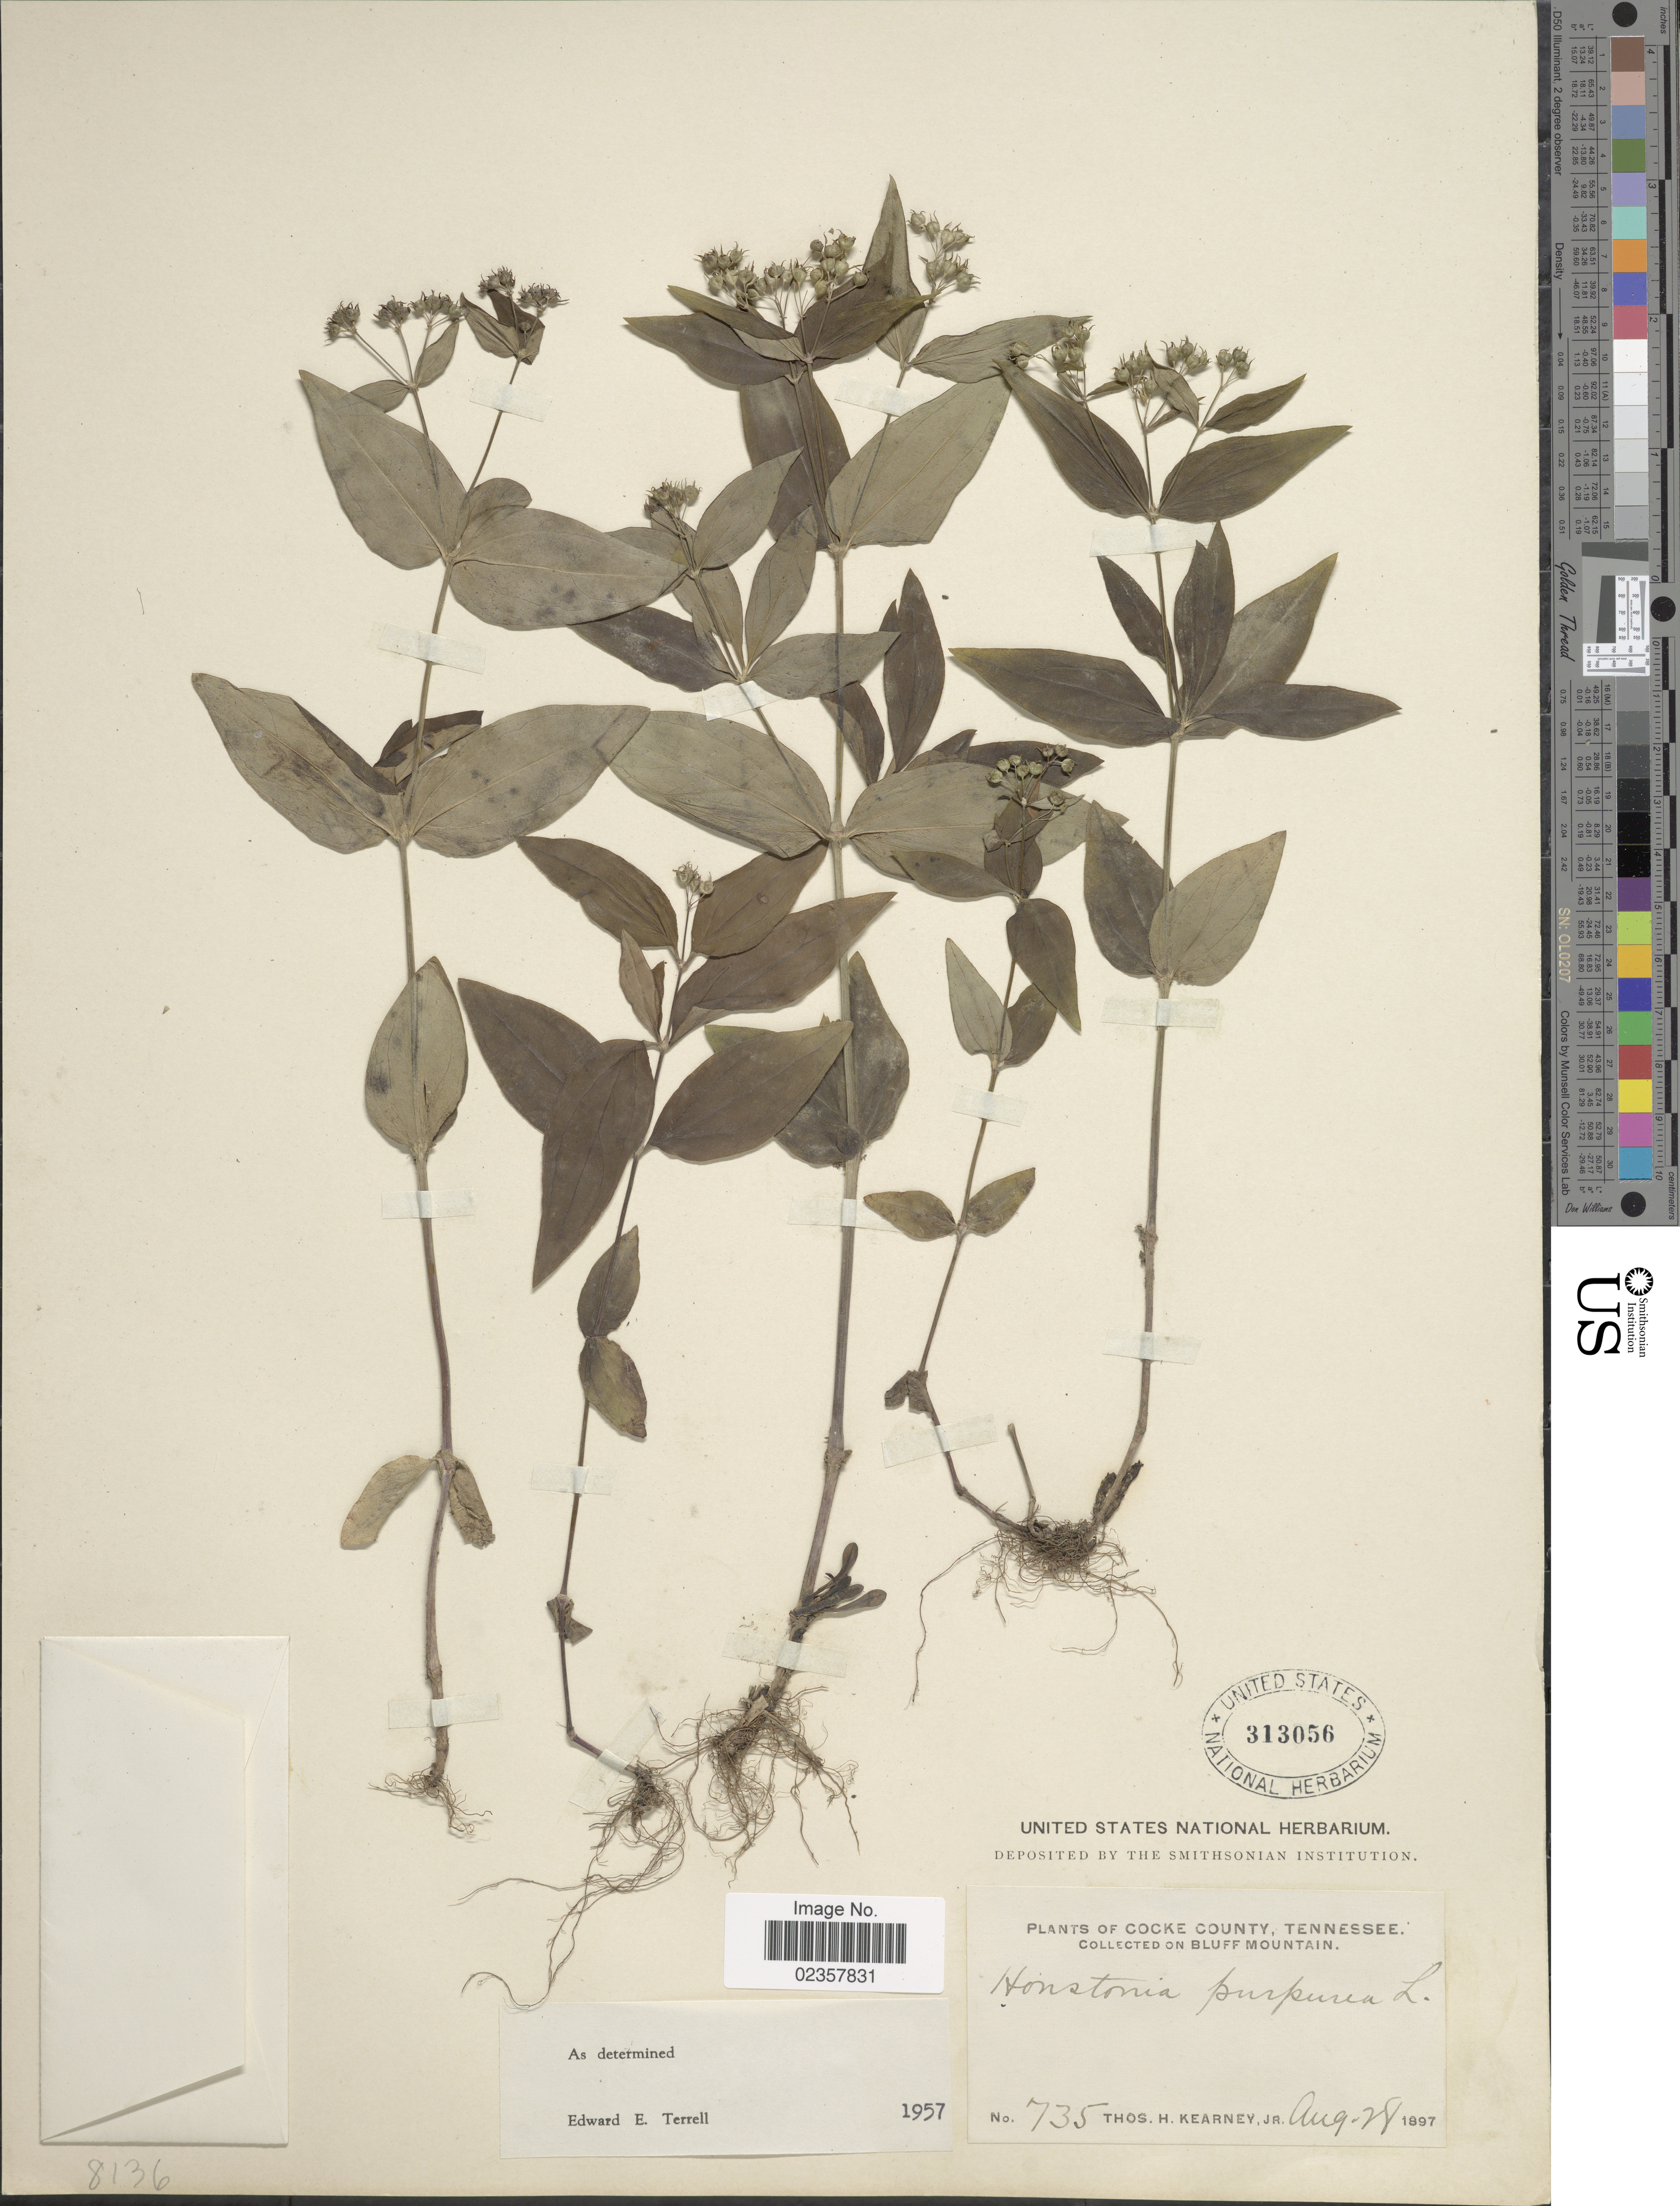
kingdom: Plantae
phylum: Tracheophyta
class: Magnoliopsida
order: Gentianales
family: Rubiaceae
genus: Houstonia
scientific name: Houstonia purpurea var. purpurea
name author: L.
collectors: T. H. Kearney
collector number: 735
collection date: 1897-08-28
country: United States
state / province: Tennessee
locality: Cocke County, Tennessee, Bluff Mountain.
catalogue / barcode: US 313056